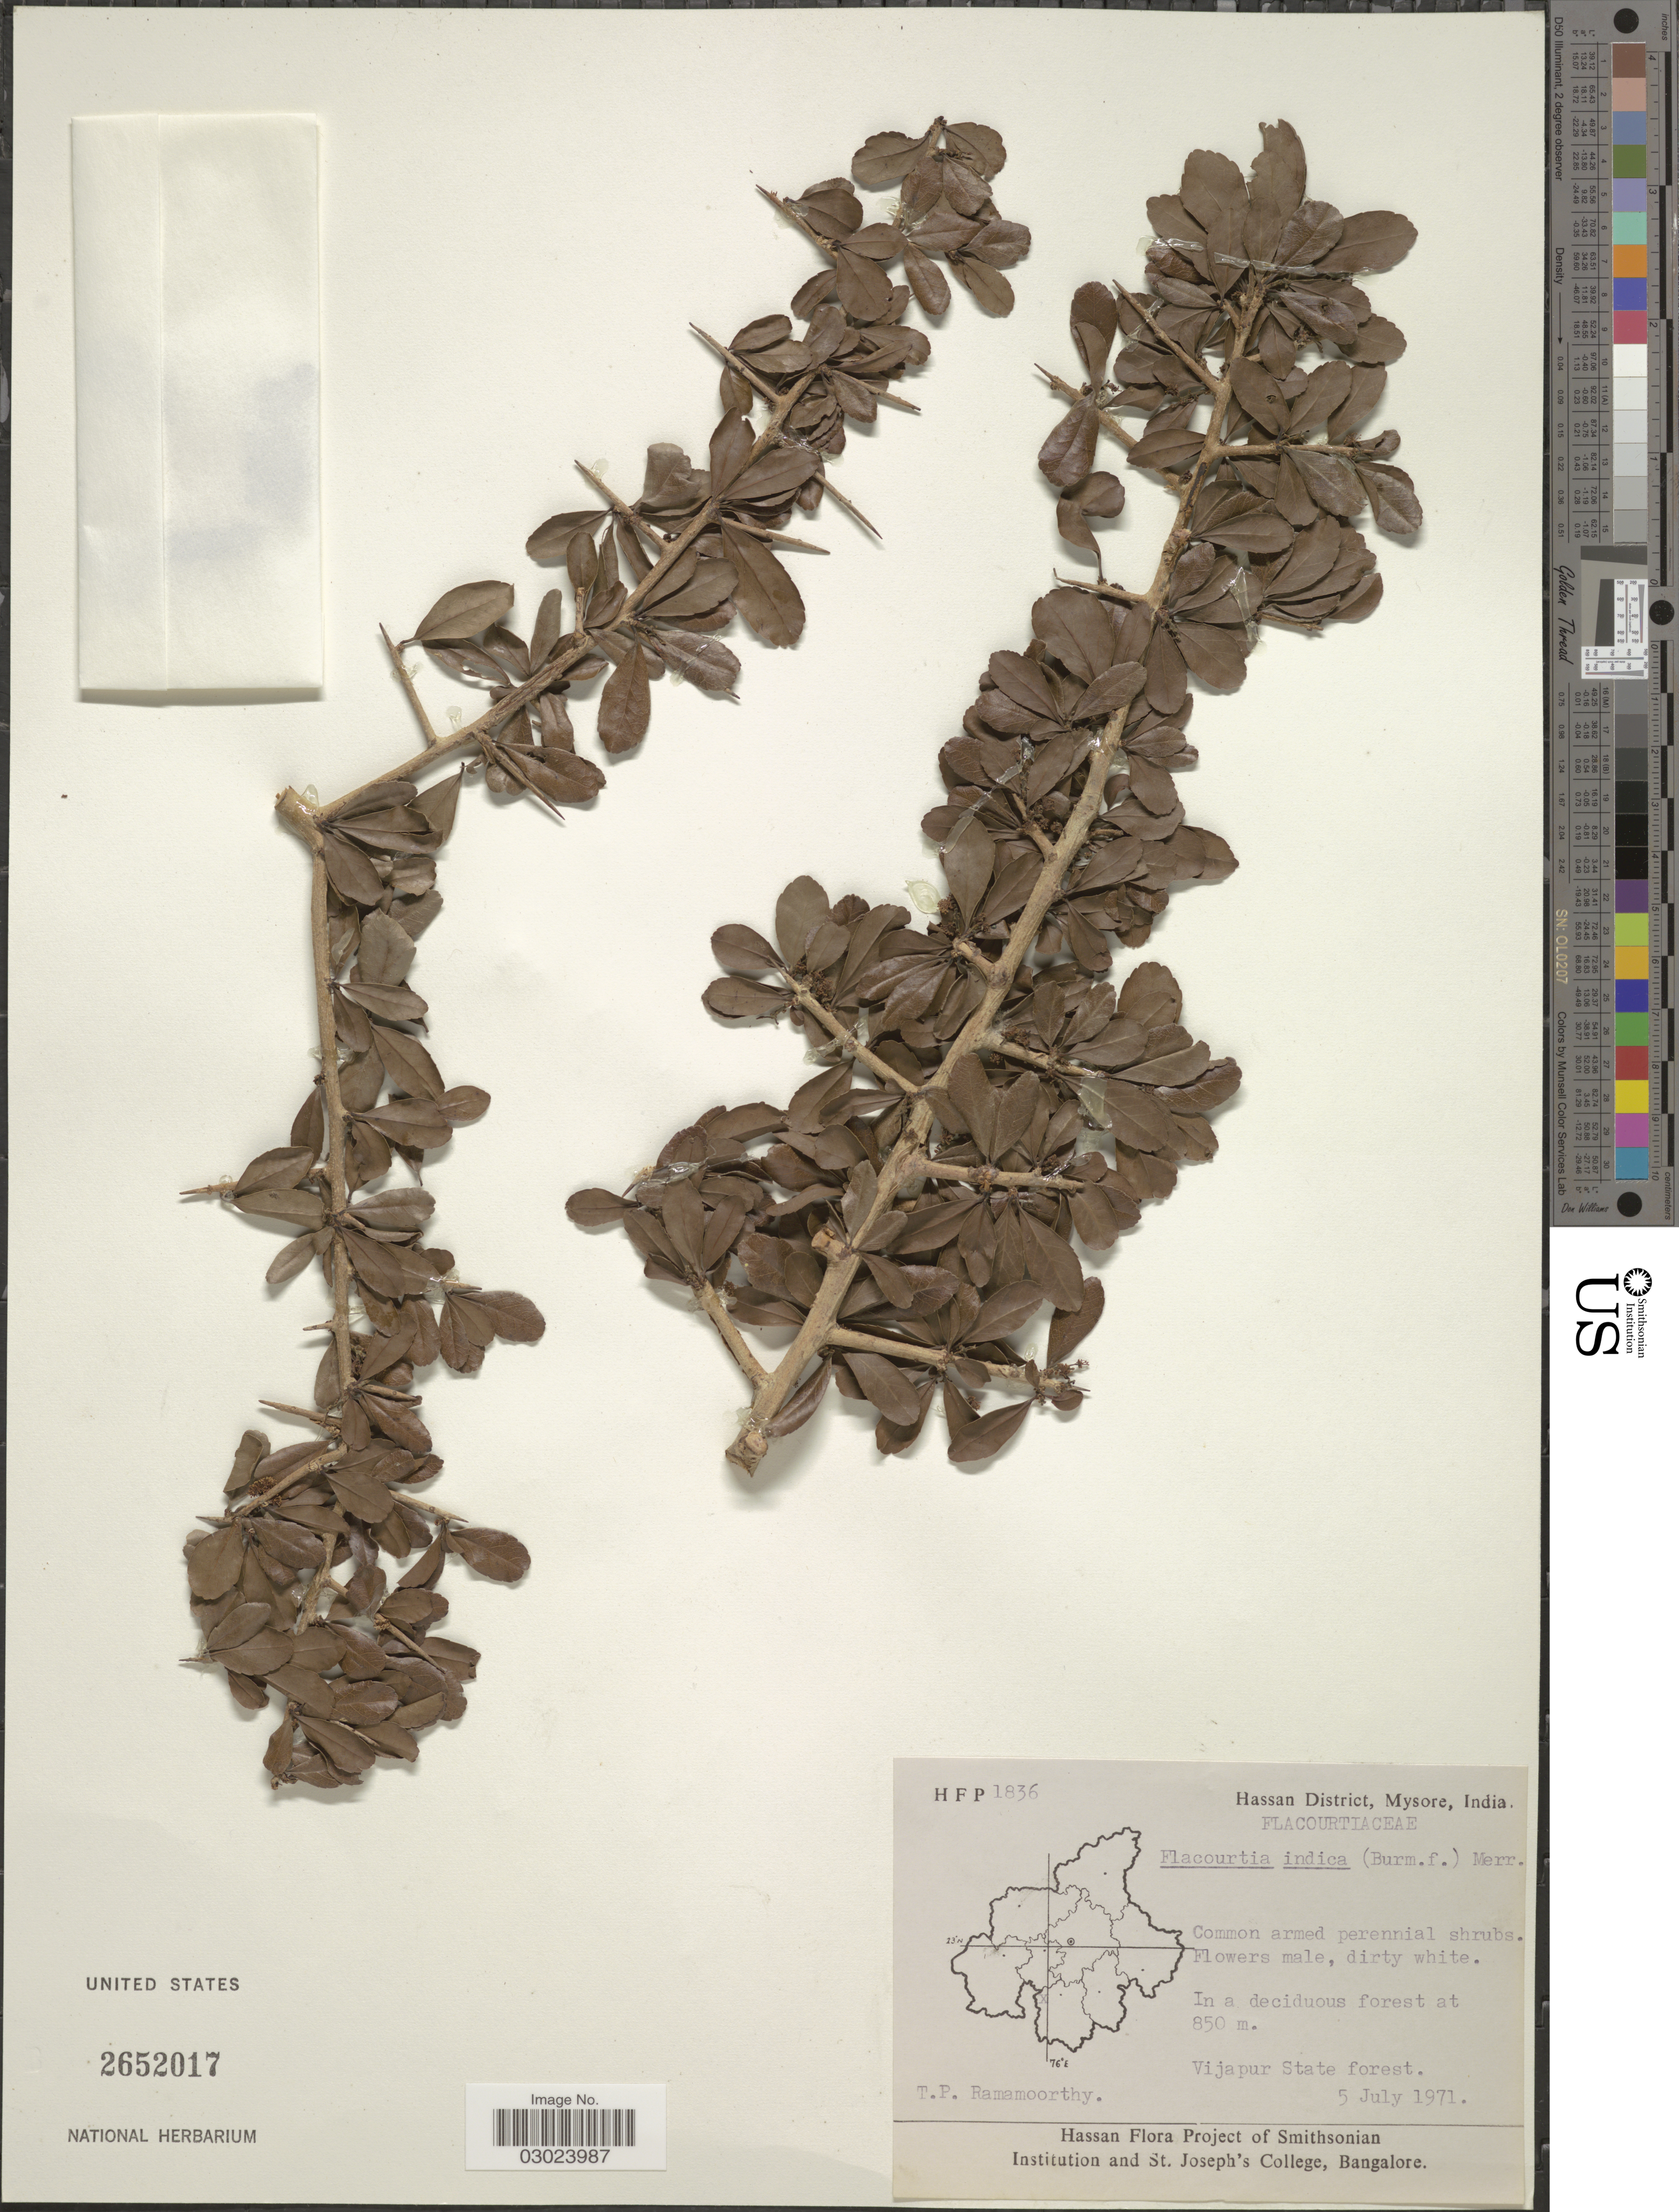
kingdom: Plantae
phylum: Tracheophyta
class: Magnoliopsida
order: Malpighiales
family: Salicaceae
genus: Flacourtia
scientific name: Flacourtia indica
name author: (Burm. f.) Merr.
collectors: T. P. Ramamoorthy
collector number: HFP1836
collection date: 1971-07-05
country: India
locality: Hassan District, Mysore. Vijapur State forest.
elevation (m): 850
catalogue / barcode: US 2652017